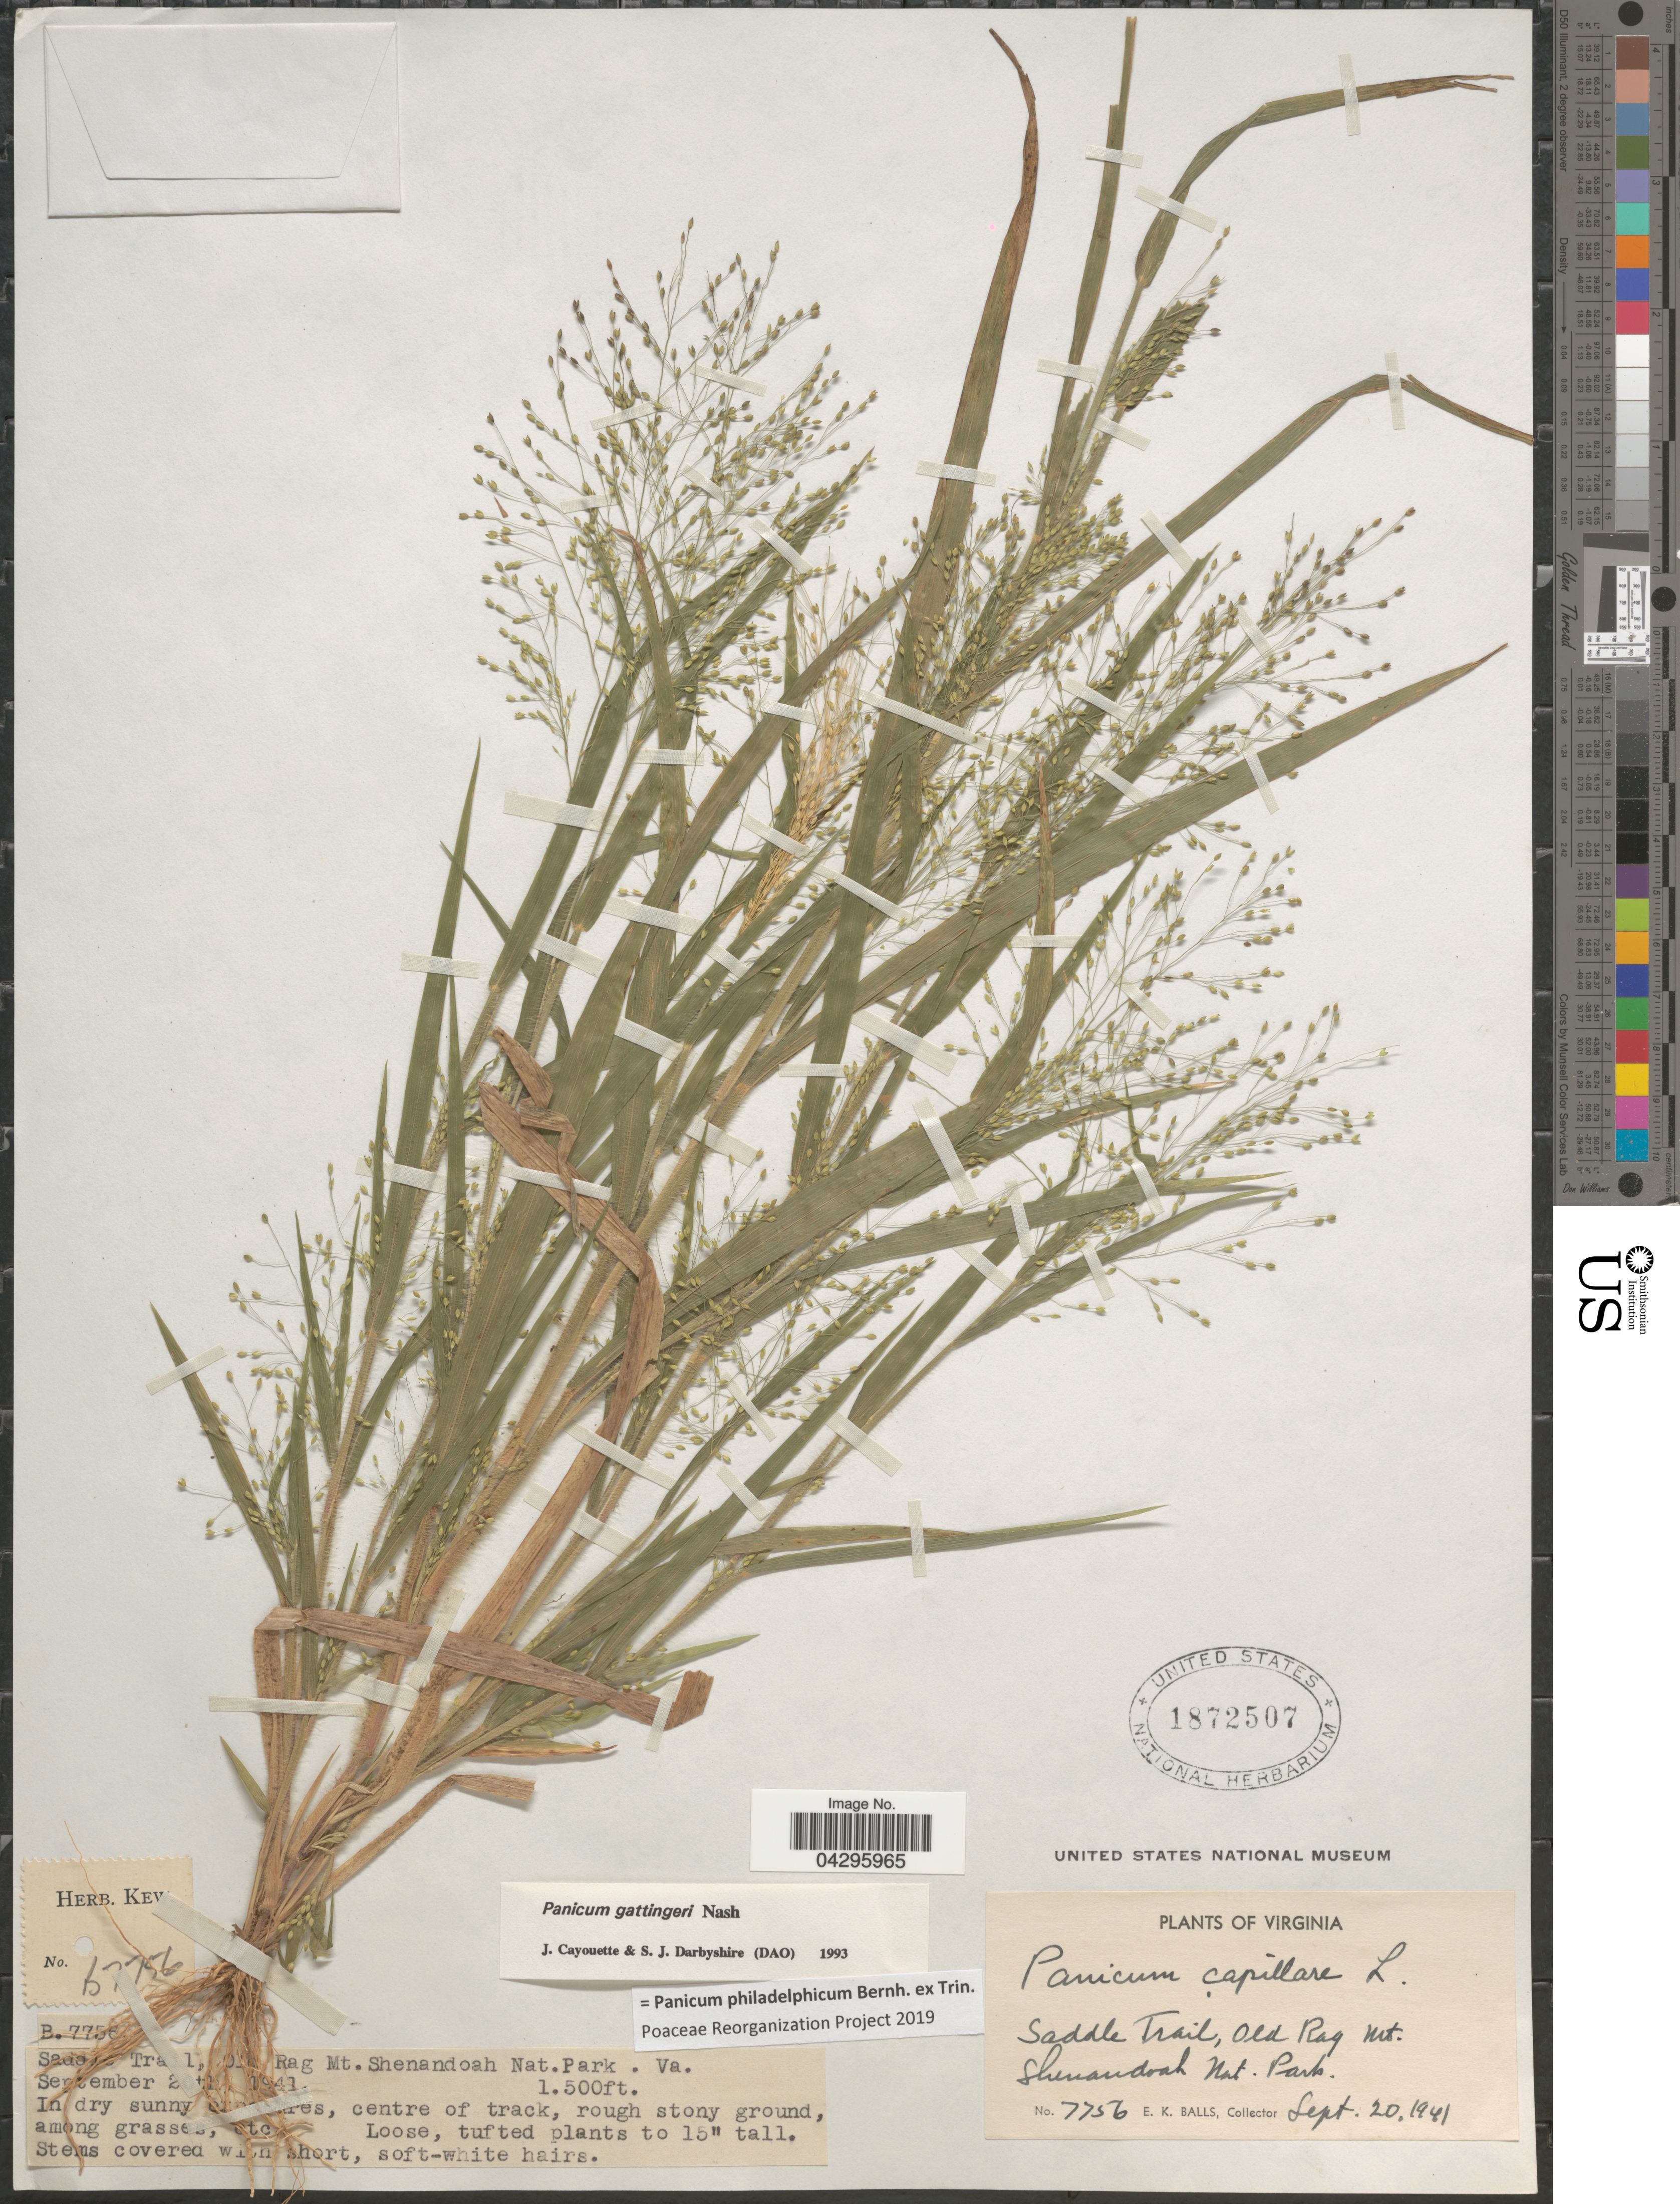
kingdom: Plantae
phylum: Tracheophyta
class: Liliopsida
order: Poales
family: Poaceae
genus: Panicum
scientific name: Panicum philadelphicum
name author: Bernh. ex Trin.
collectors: E. K. Balls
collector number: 7756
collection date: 1941-09-20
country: United States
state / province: Virginia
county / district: Madison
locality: Saddle Trail, Old Rag Mts. Shenandoah Nat. Park.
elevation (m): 457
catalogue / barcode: US 1872507